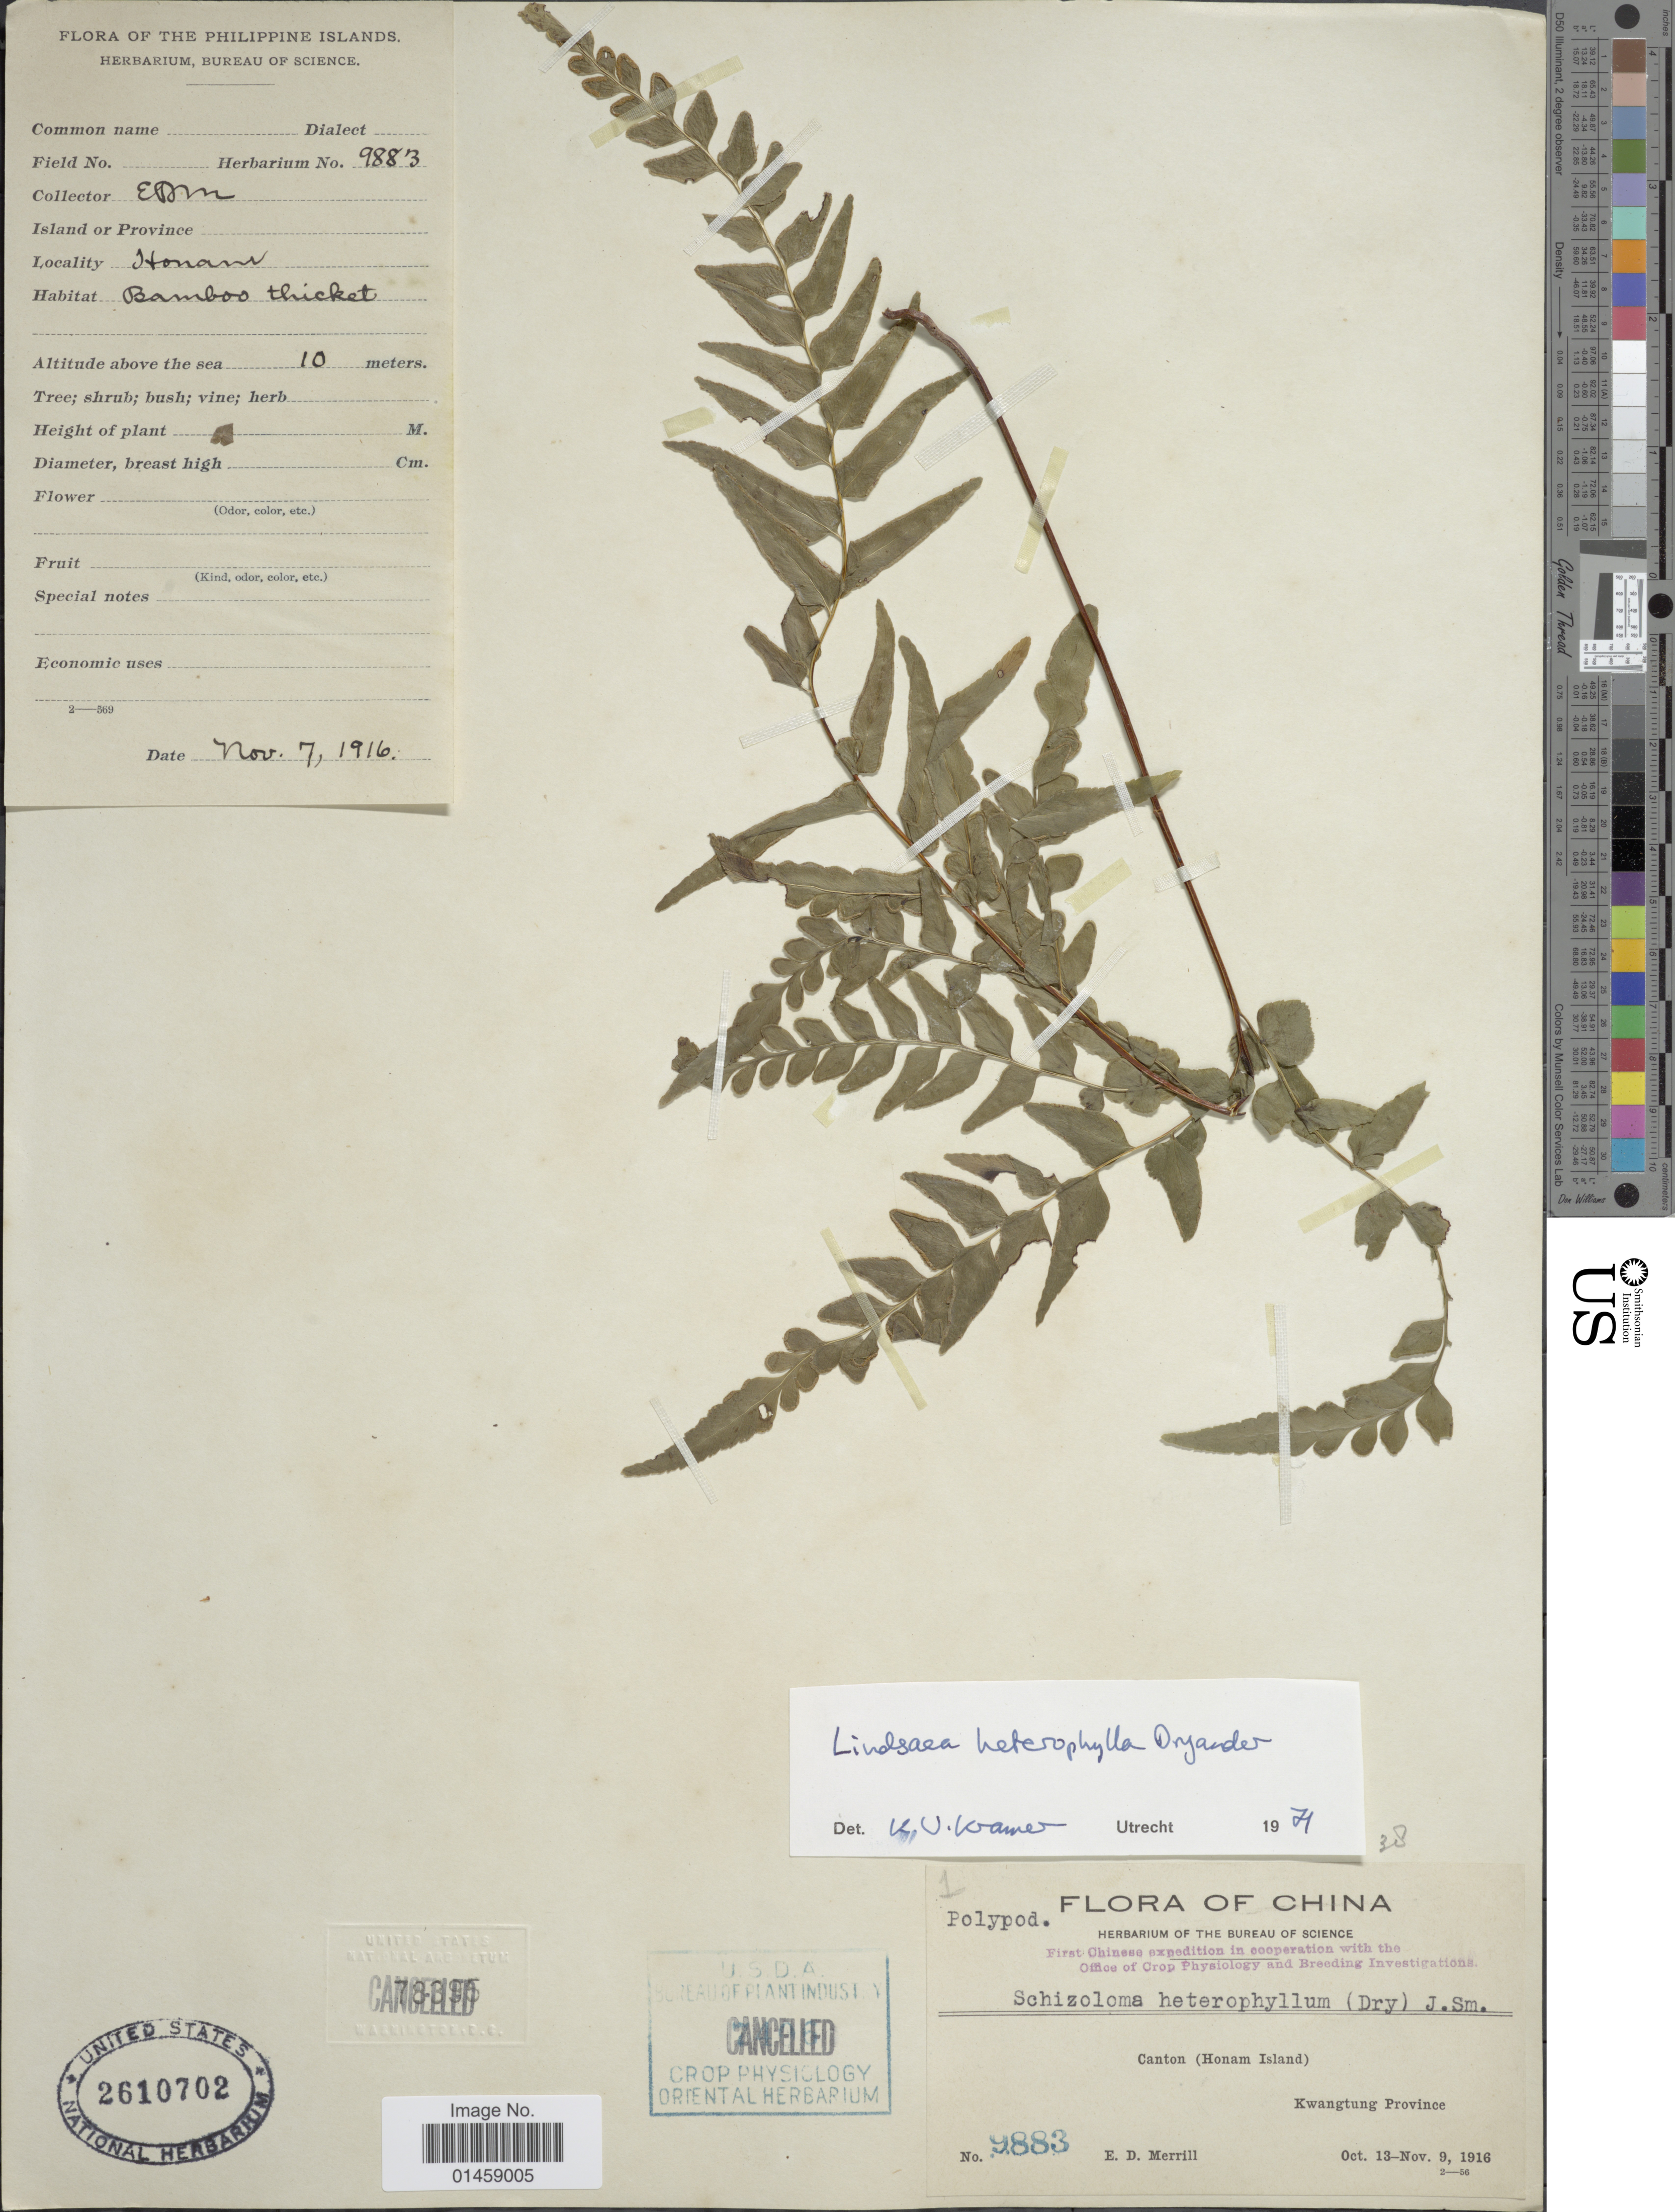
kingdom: Plantae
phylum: Tracheophyta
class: Polypodiopsida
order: Polypodiales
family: Lindsaeaceae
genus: Lindsaea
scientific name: Lindsaea heterophylla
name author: Dryand.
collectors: E. Merrill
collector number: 9883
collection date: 1916-10-13/1916-11-09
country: China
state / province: Guangdong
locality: Philippines Islands, Cantom ( Honam Island ) Kwantung Province.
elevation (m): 10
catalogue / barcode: US 2610702